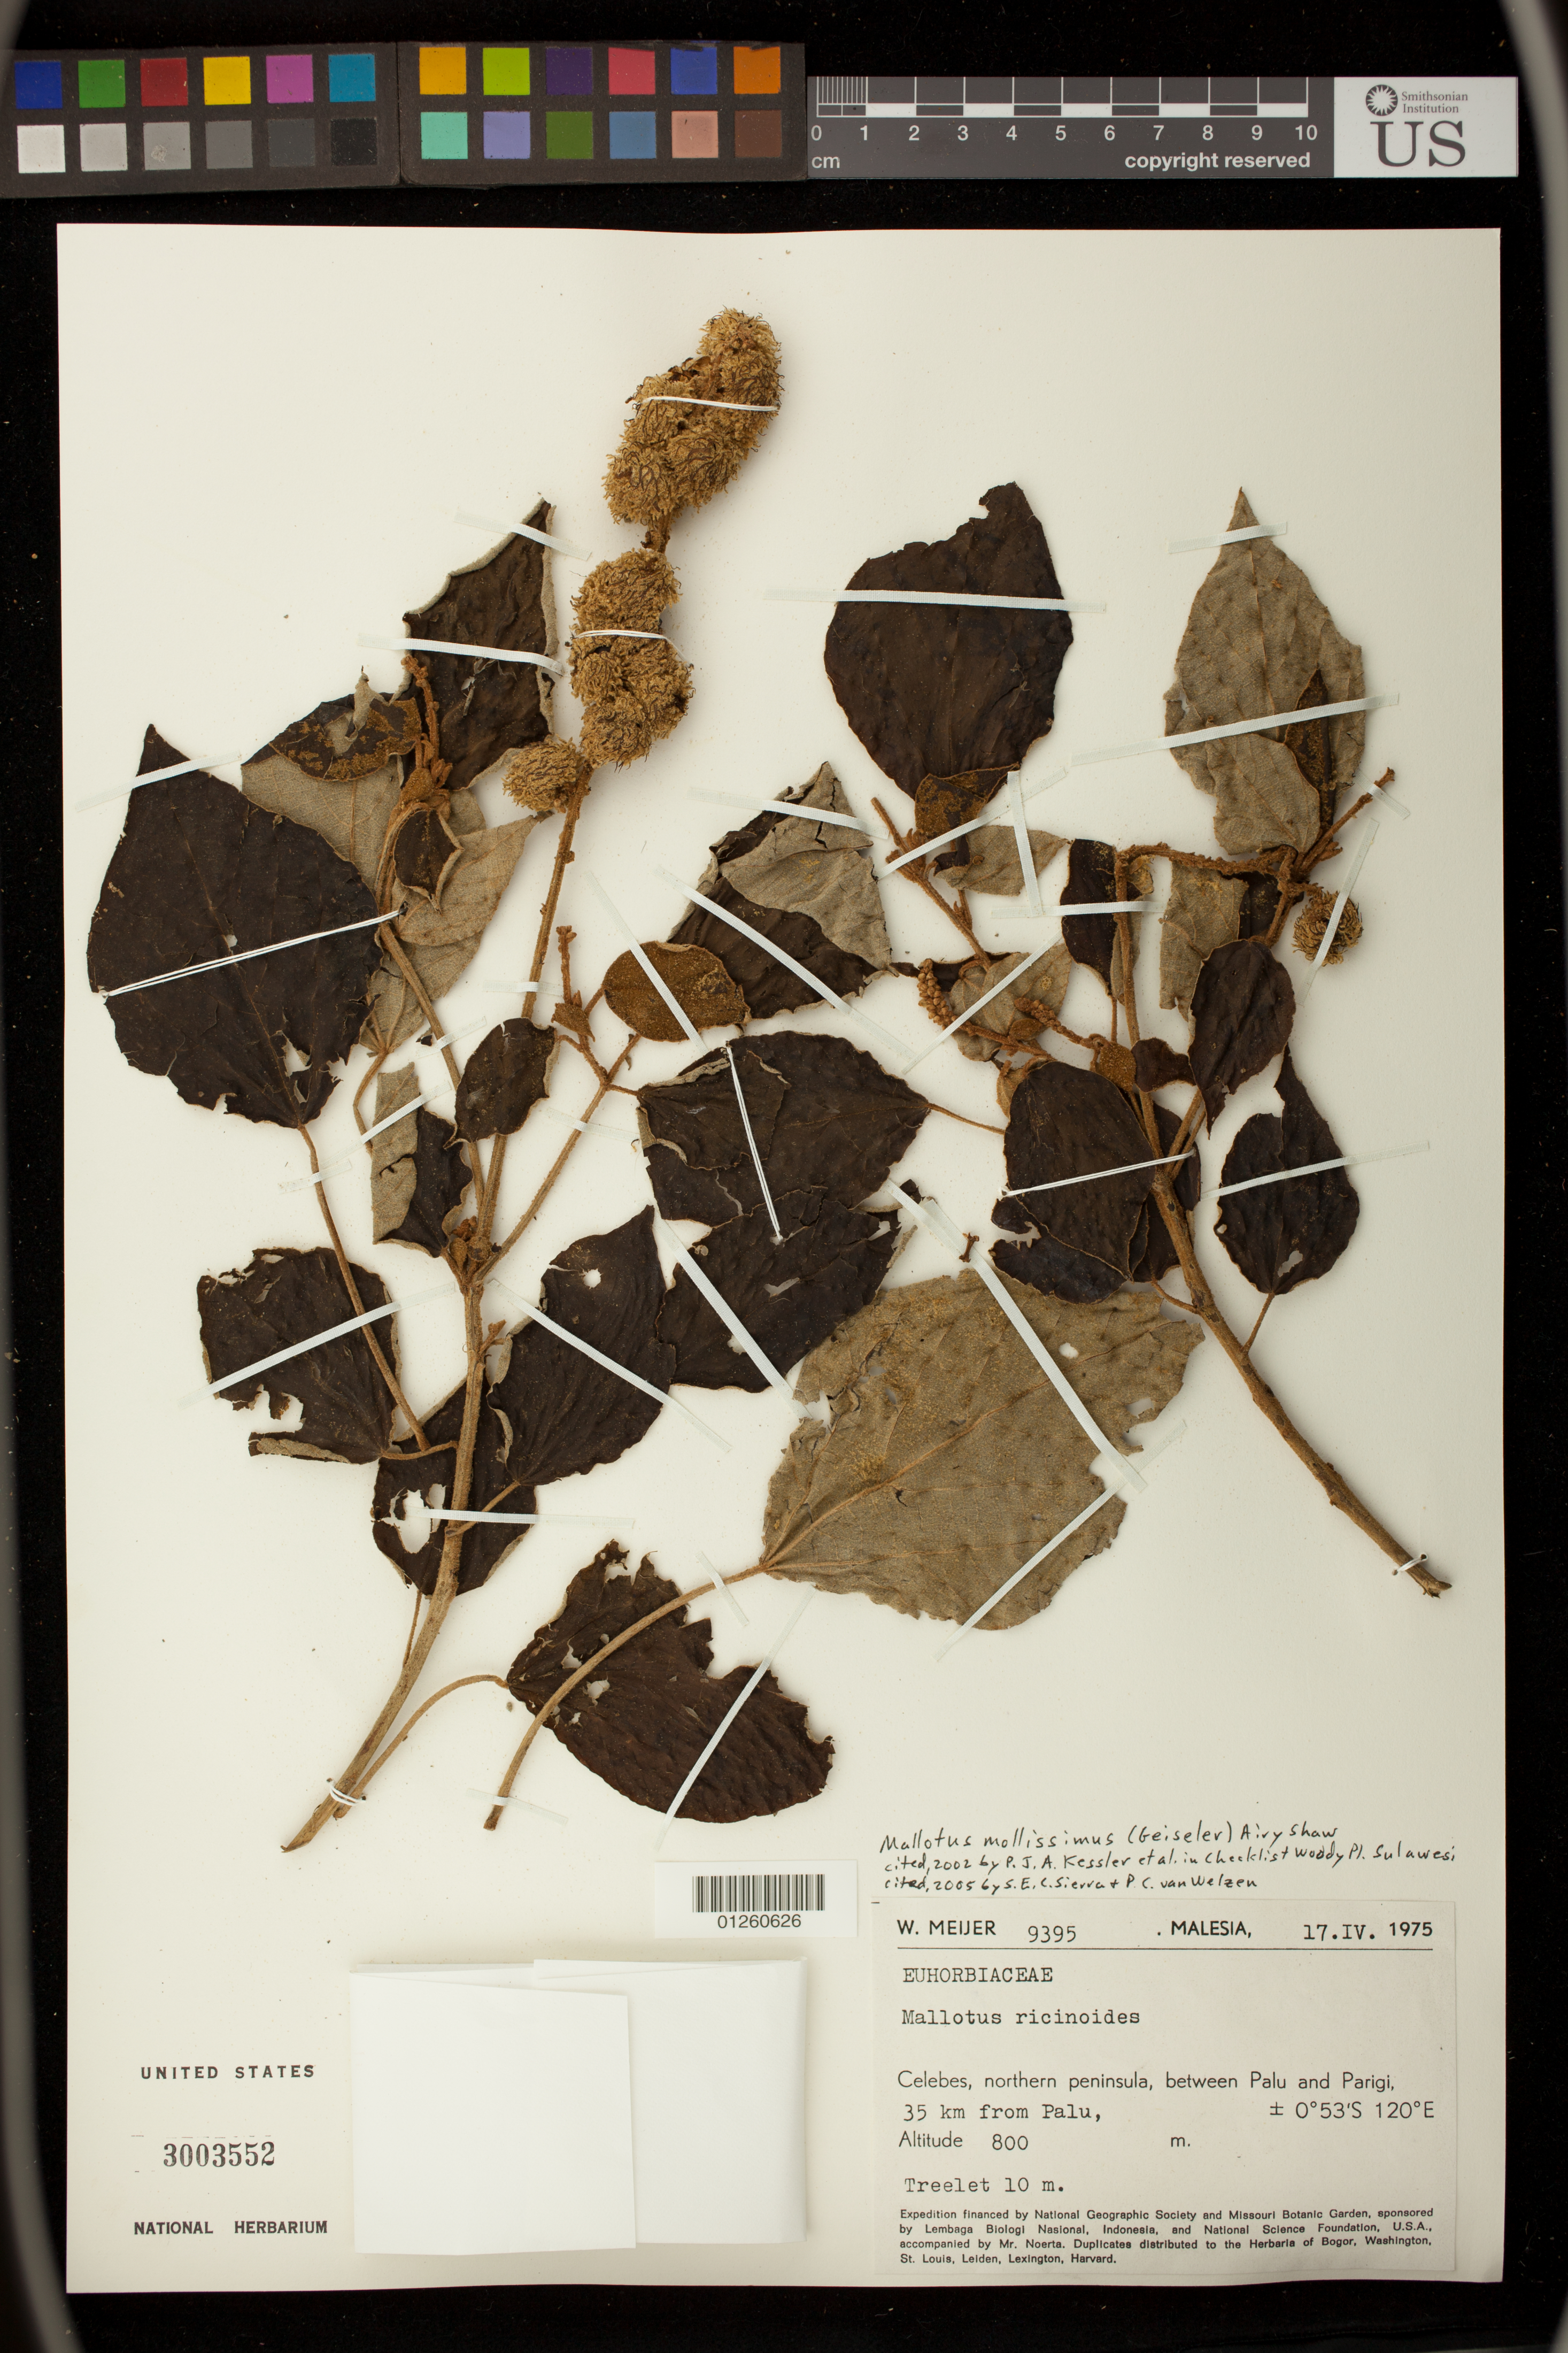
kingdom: Plantae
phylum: Tracheophyta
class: Magnoliopsida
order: Malpighiales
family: Euphorbiaceae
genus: Mallotus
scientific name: Mallotus mollissimus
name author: (Geiseler) Airy Shaw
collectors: W. Meijer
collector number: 9395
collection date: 1975-04-17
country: Indonesia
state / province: Sulawesi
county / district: Sulawesi Tengah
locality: Celebes, northern peninsula, between Palu and Parigi, 35 km from Palu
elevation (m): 800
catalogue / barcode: US 3003552